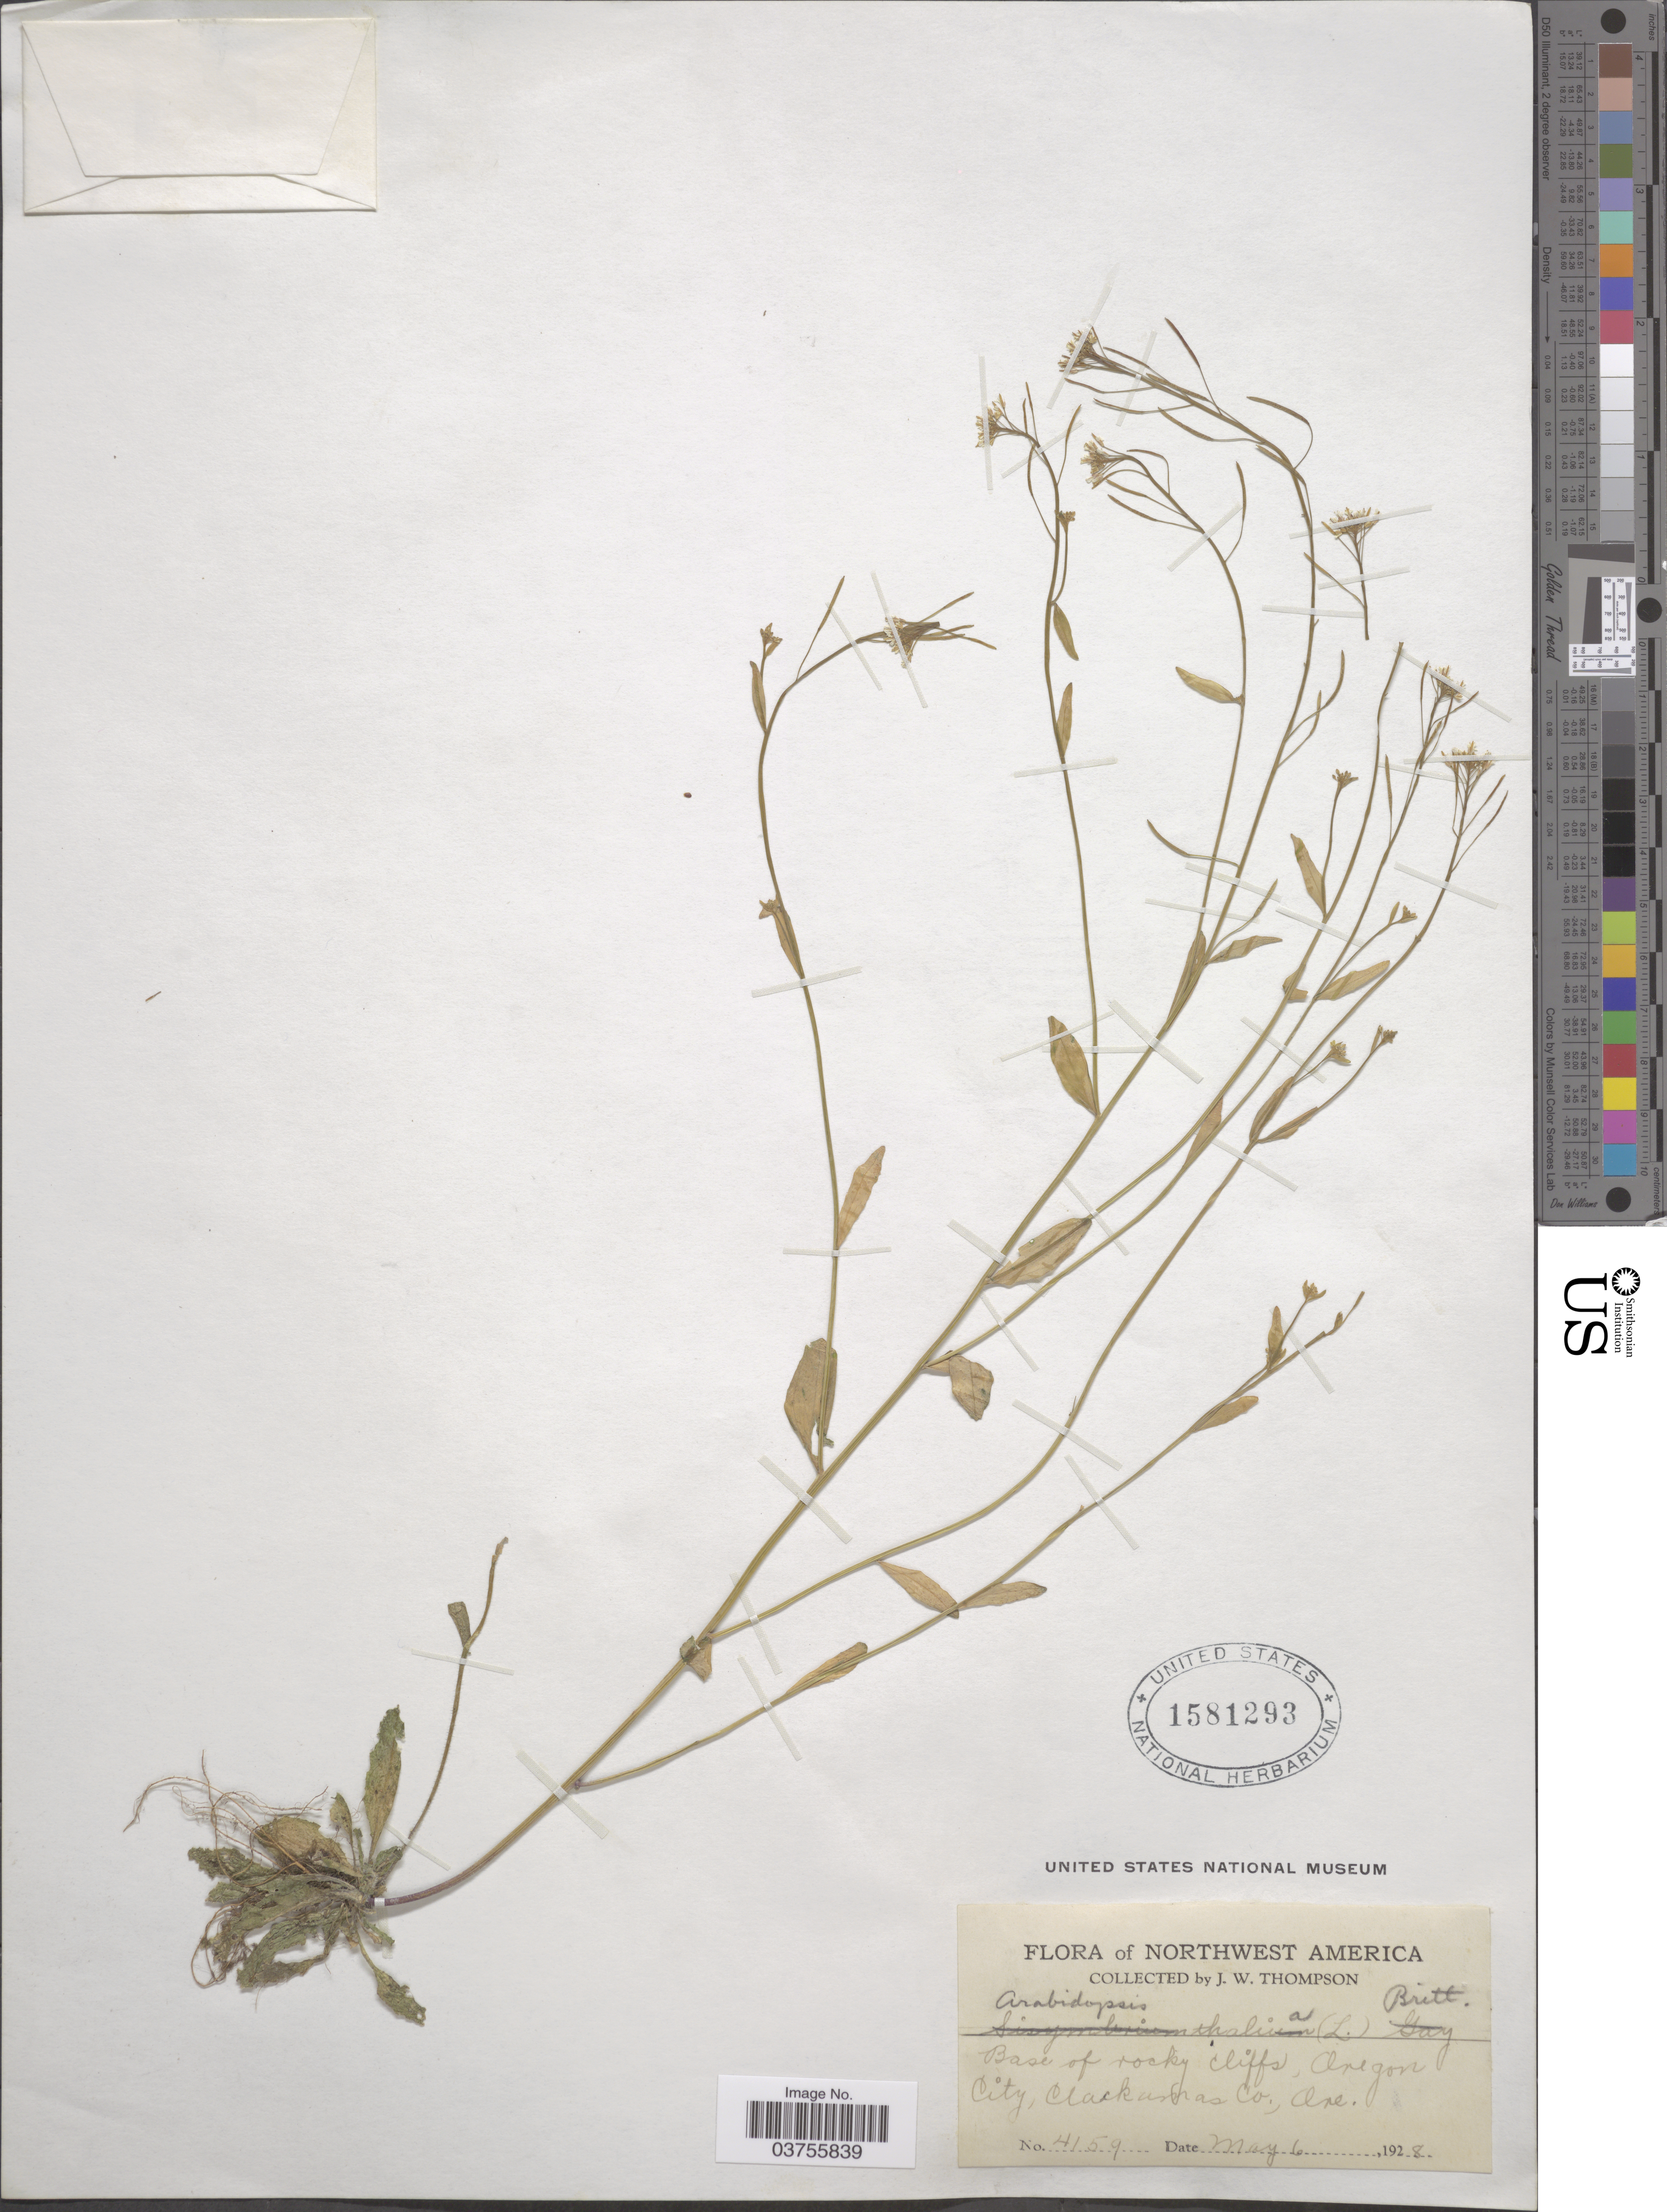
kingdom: Plantae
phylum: Tracheophyta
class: Magnoliopsida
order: Brassicales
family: Brassicaceae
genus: Arabidopsis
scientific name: Arabidopsis thaliana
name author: (L.) Heynh.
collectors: J. Thompson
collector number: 4159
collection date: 1928-05-06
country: United States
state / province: Oregon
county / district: Clackamas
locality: Northwest America. Base of rocky cliffs, Oregon City, Clackamas Co.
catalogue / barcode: US 1581293